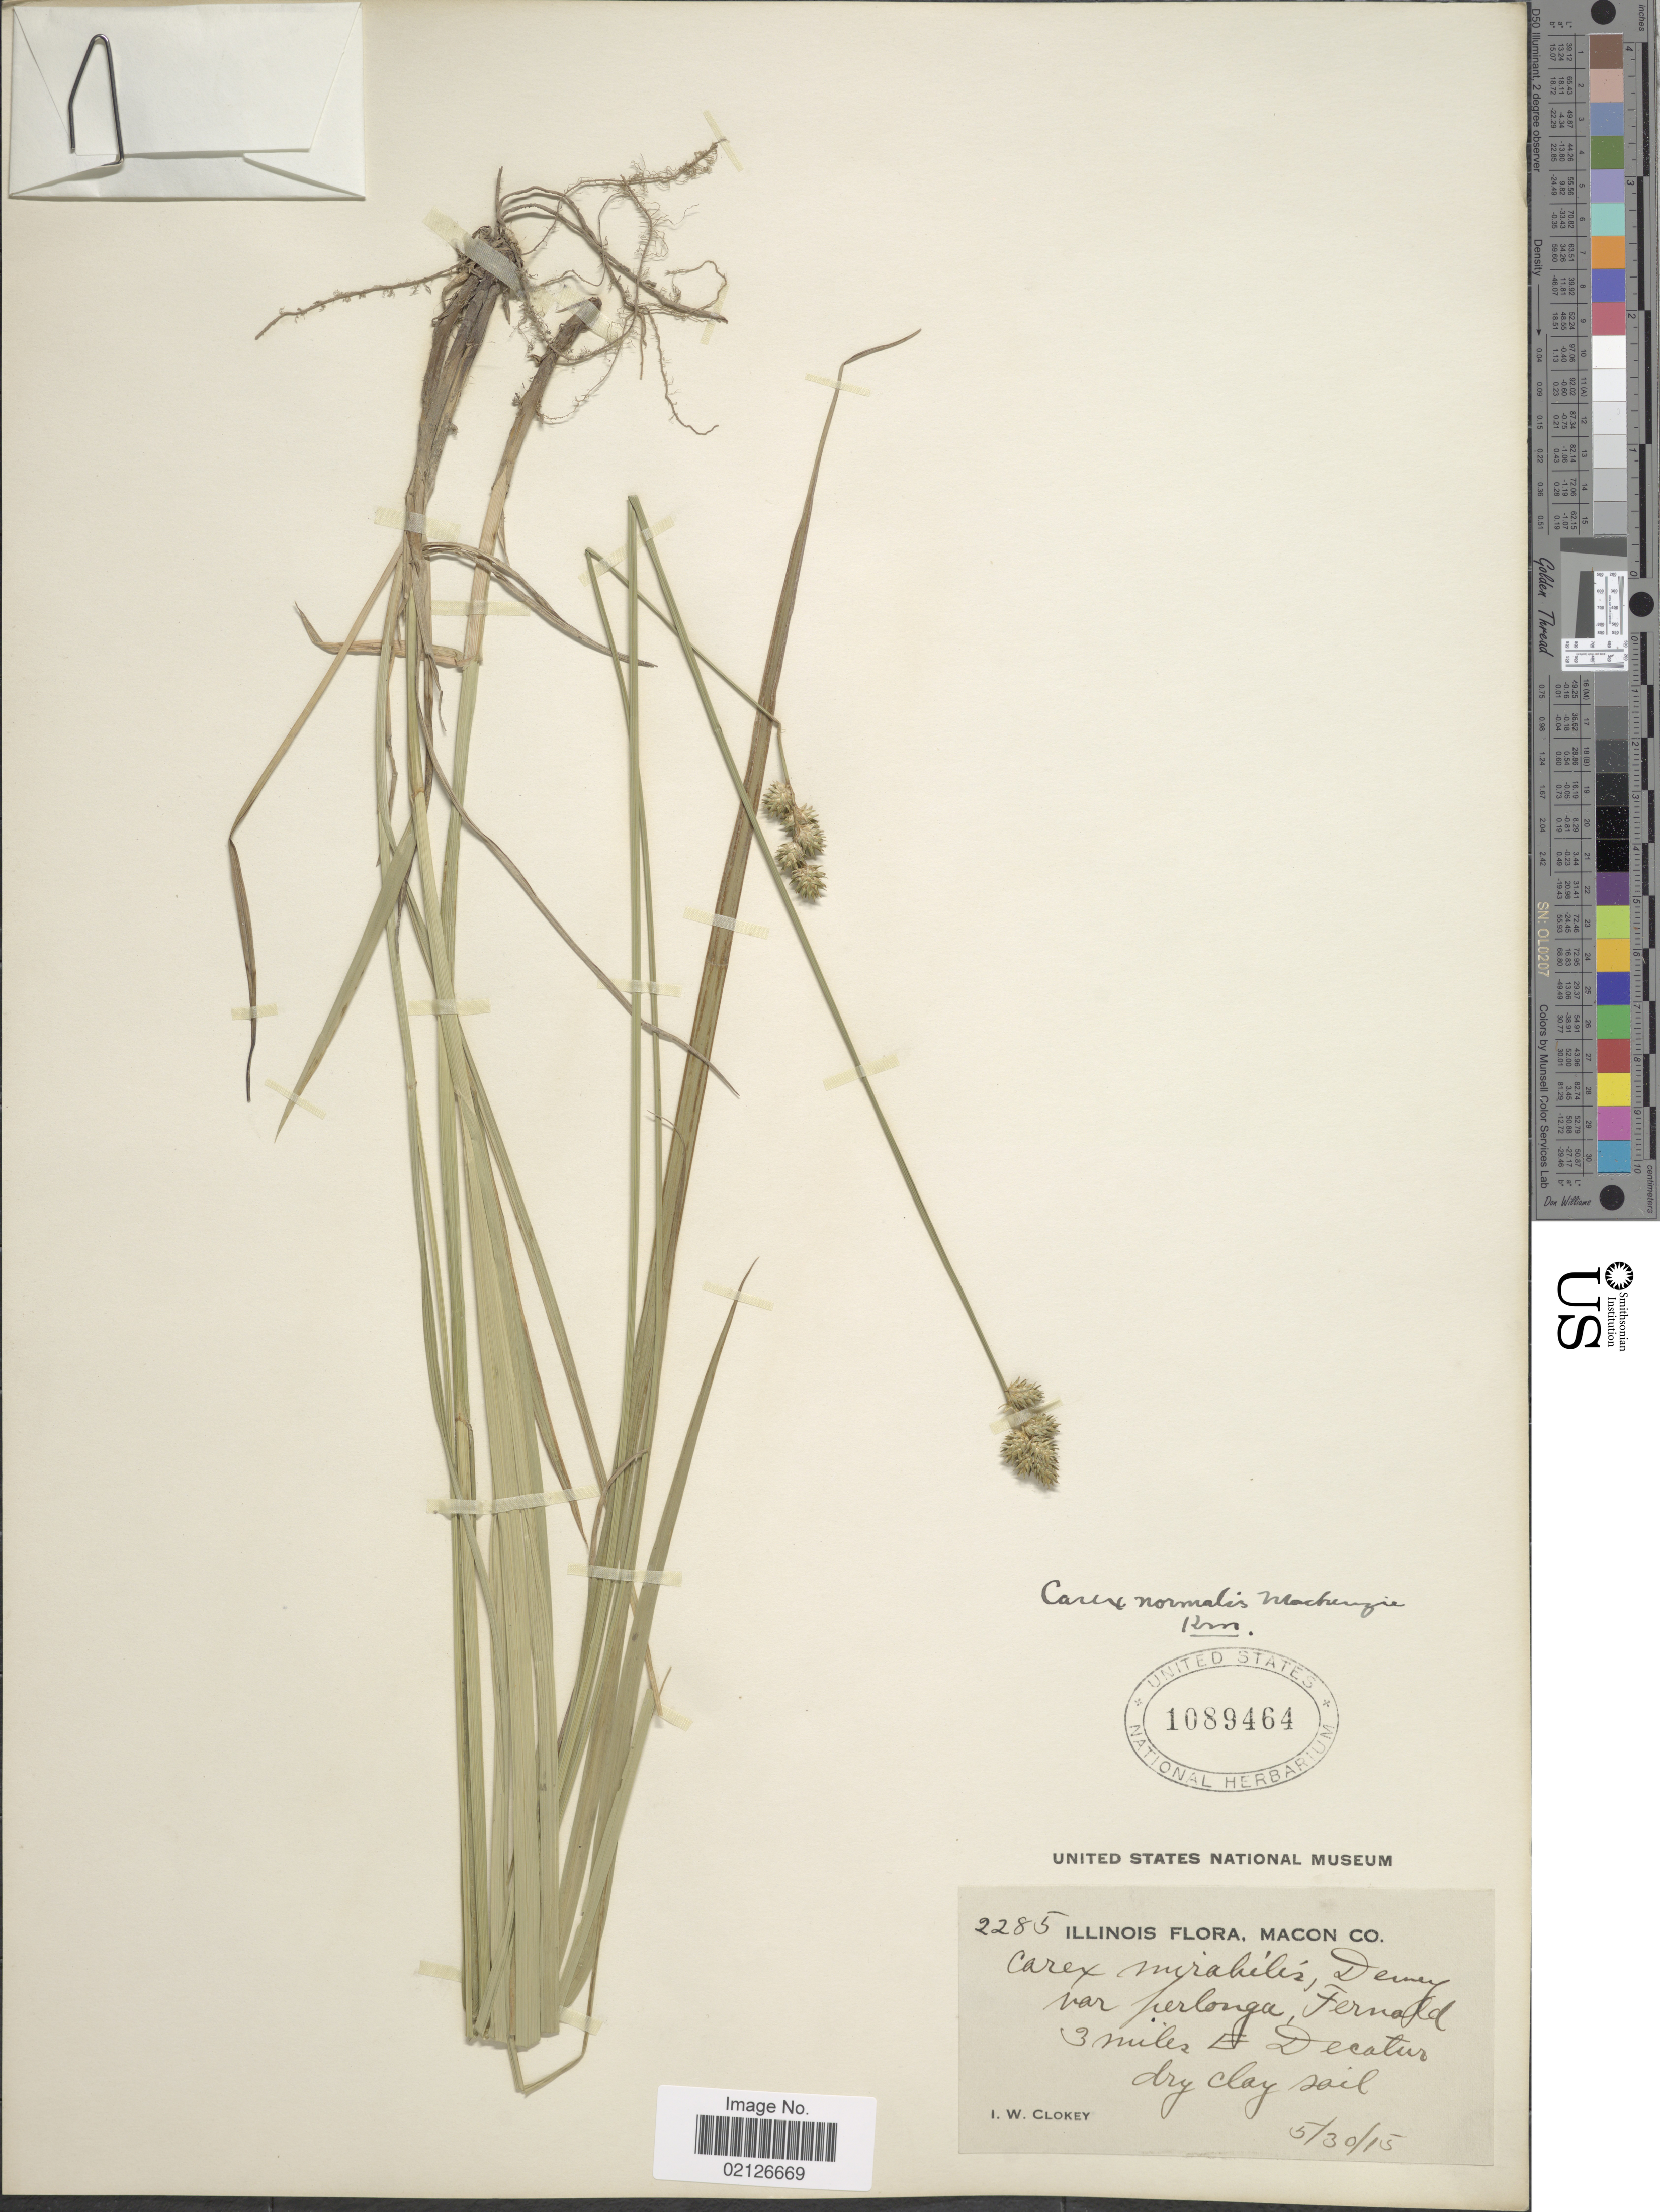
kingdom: Plantae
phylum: Tracheophyta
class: Liliopsida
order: Poales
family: Cyperaceae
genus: Carex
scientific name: Carex normalis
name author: Mack.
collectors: I. W. Clokey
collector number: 2285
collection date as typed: Transcribed d/m/y: 30/5/15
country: United States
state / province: Illinois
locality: Macon Co., 3 miles E Decatur, dry clay soil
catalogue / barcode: US 1089464